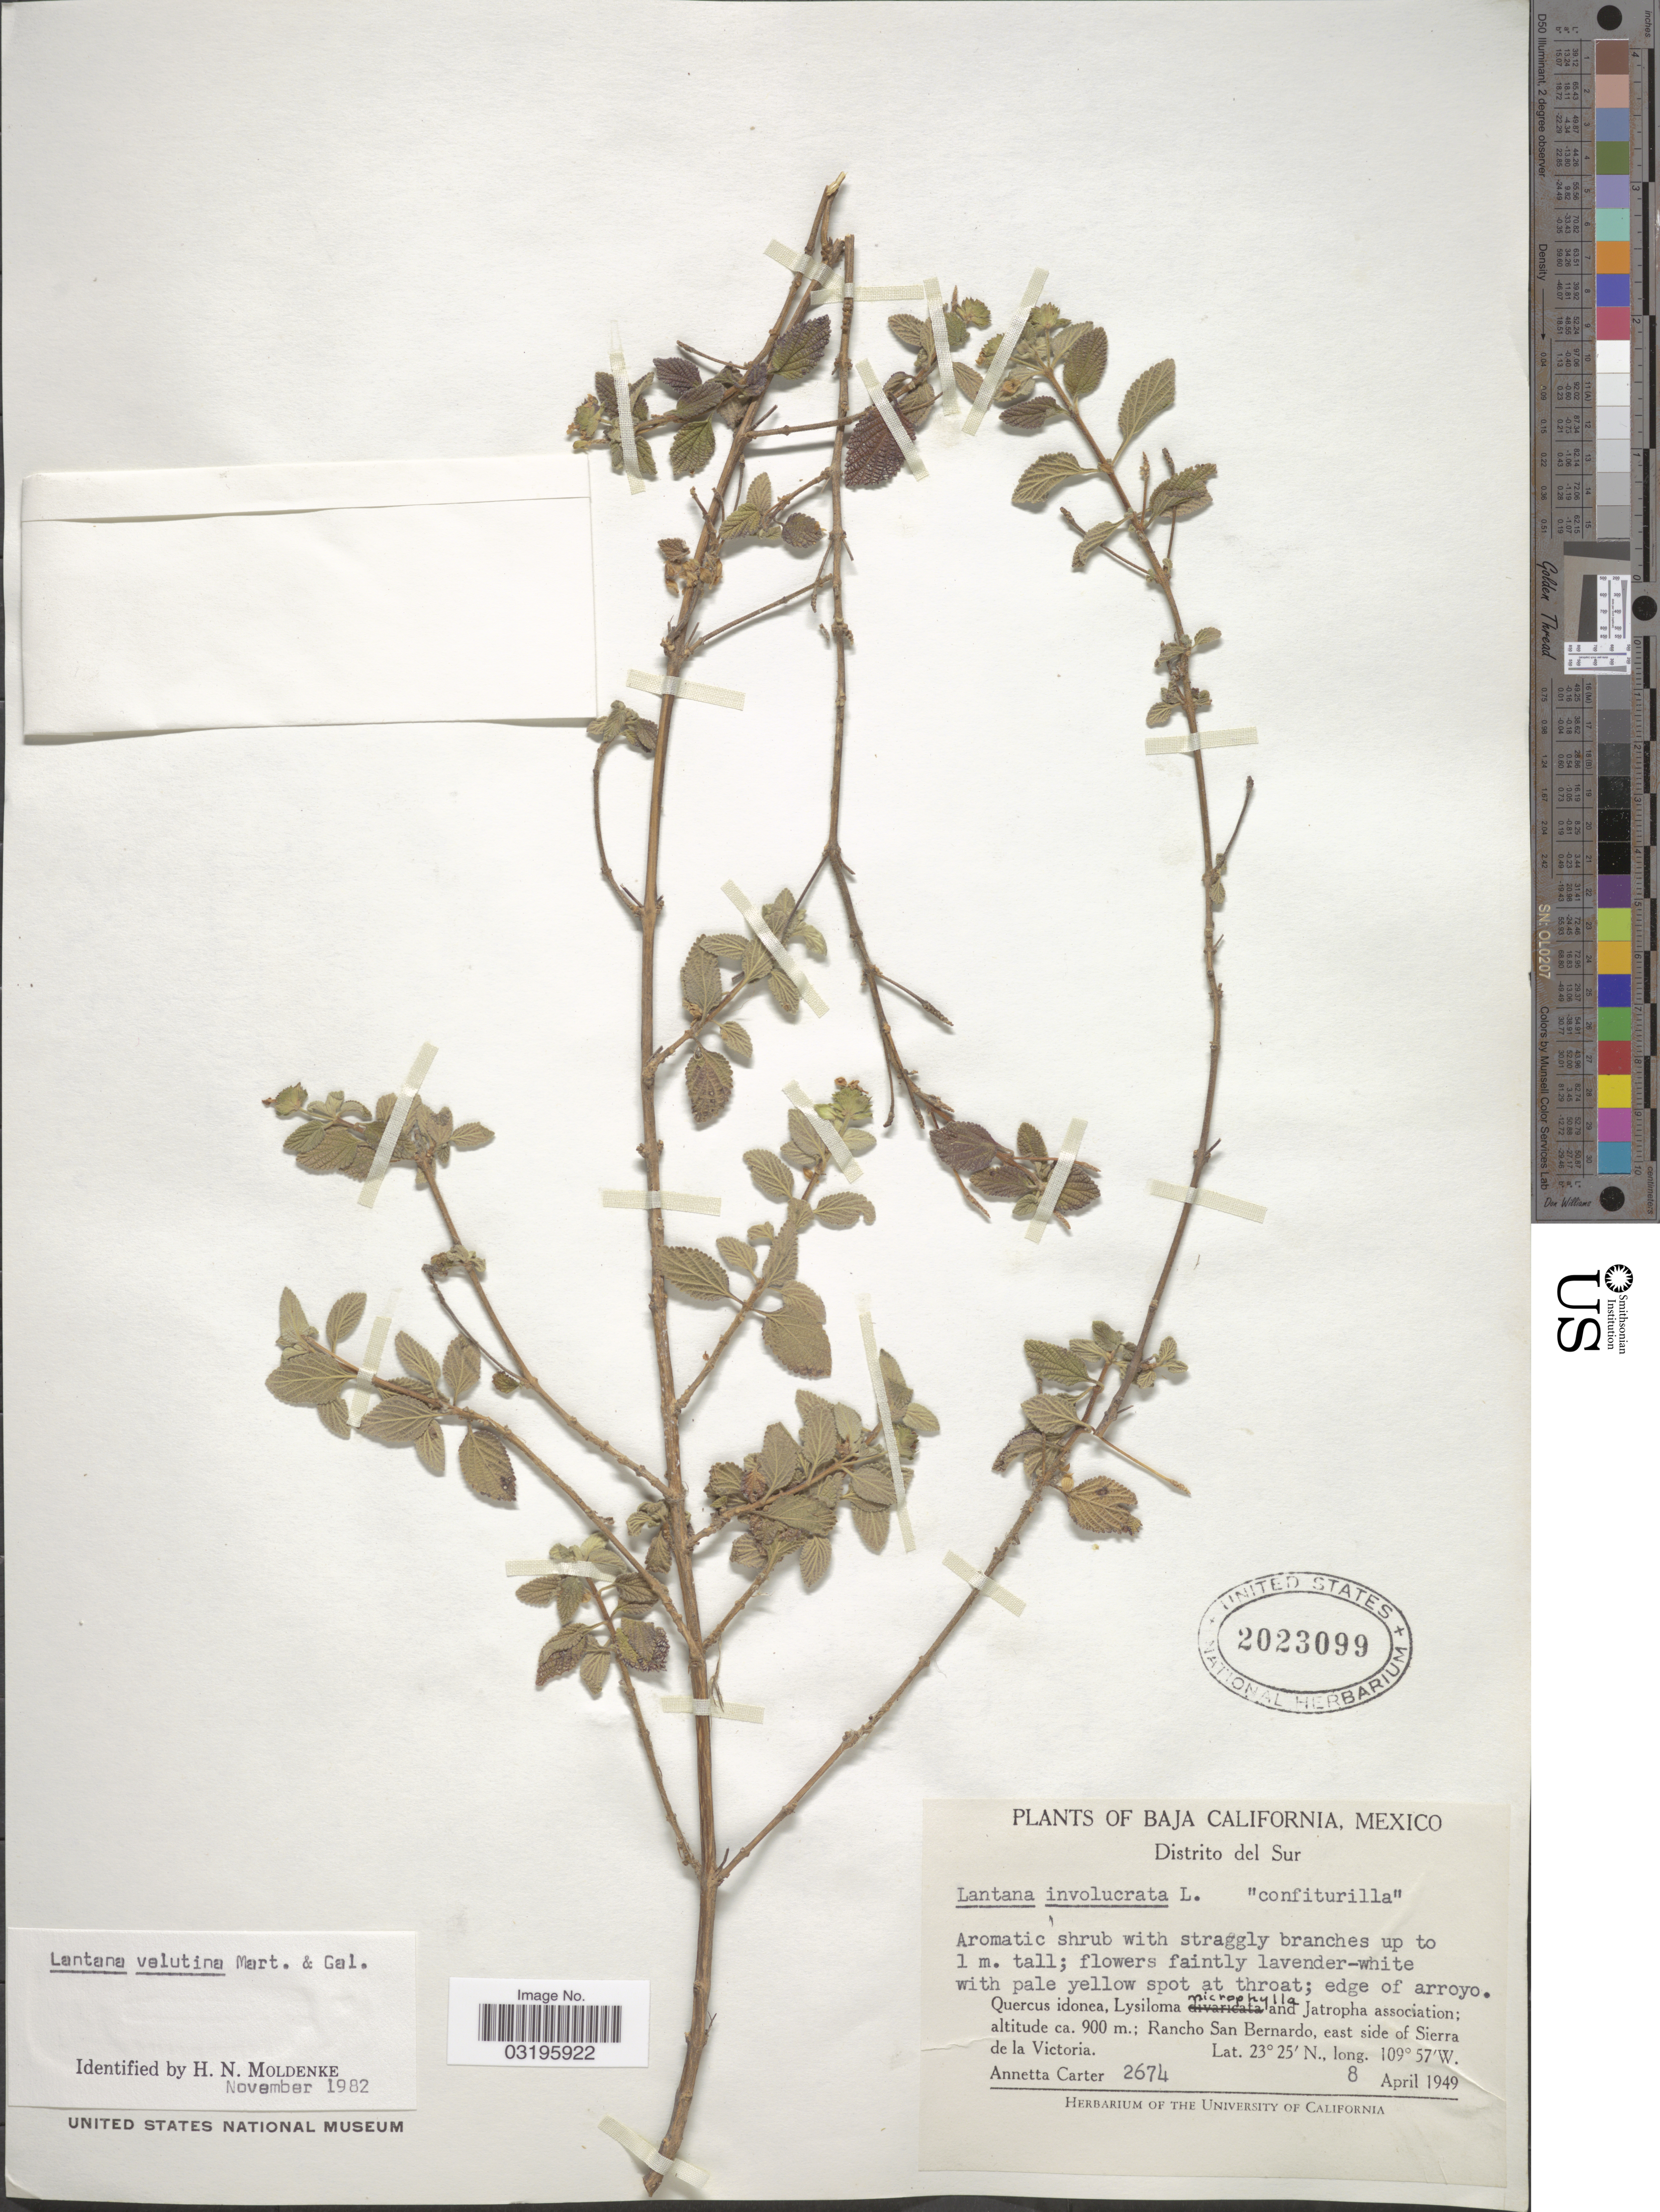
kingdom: Plantae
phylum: Tracheophyta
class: Magnoliopsida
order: Lamiales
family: Verbenaceae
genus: Lantana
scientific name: Lantana velutina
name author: M. Martens & Galeotti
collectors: A. Carter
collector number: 2674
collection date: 1949-04-08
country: Mexico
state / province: Baja California Sur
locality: Distrito del Sur. Rancho San Bernardo, east side of Sierra.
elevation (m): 900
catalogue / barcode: US 2023099